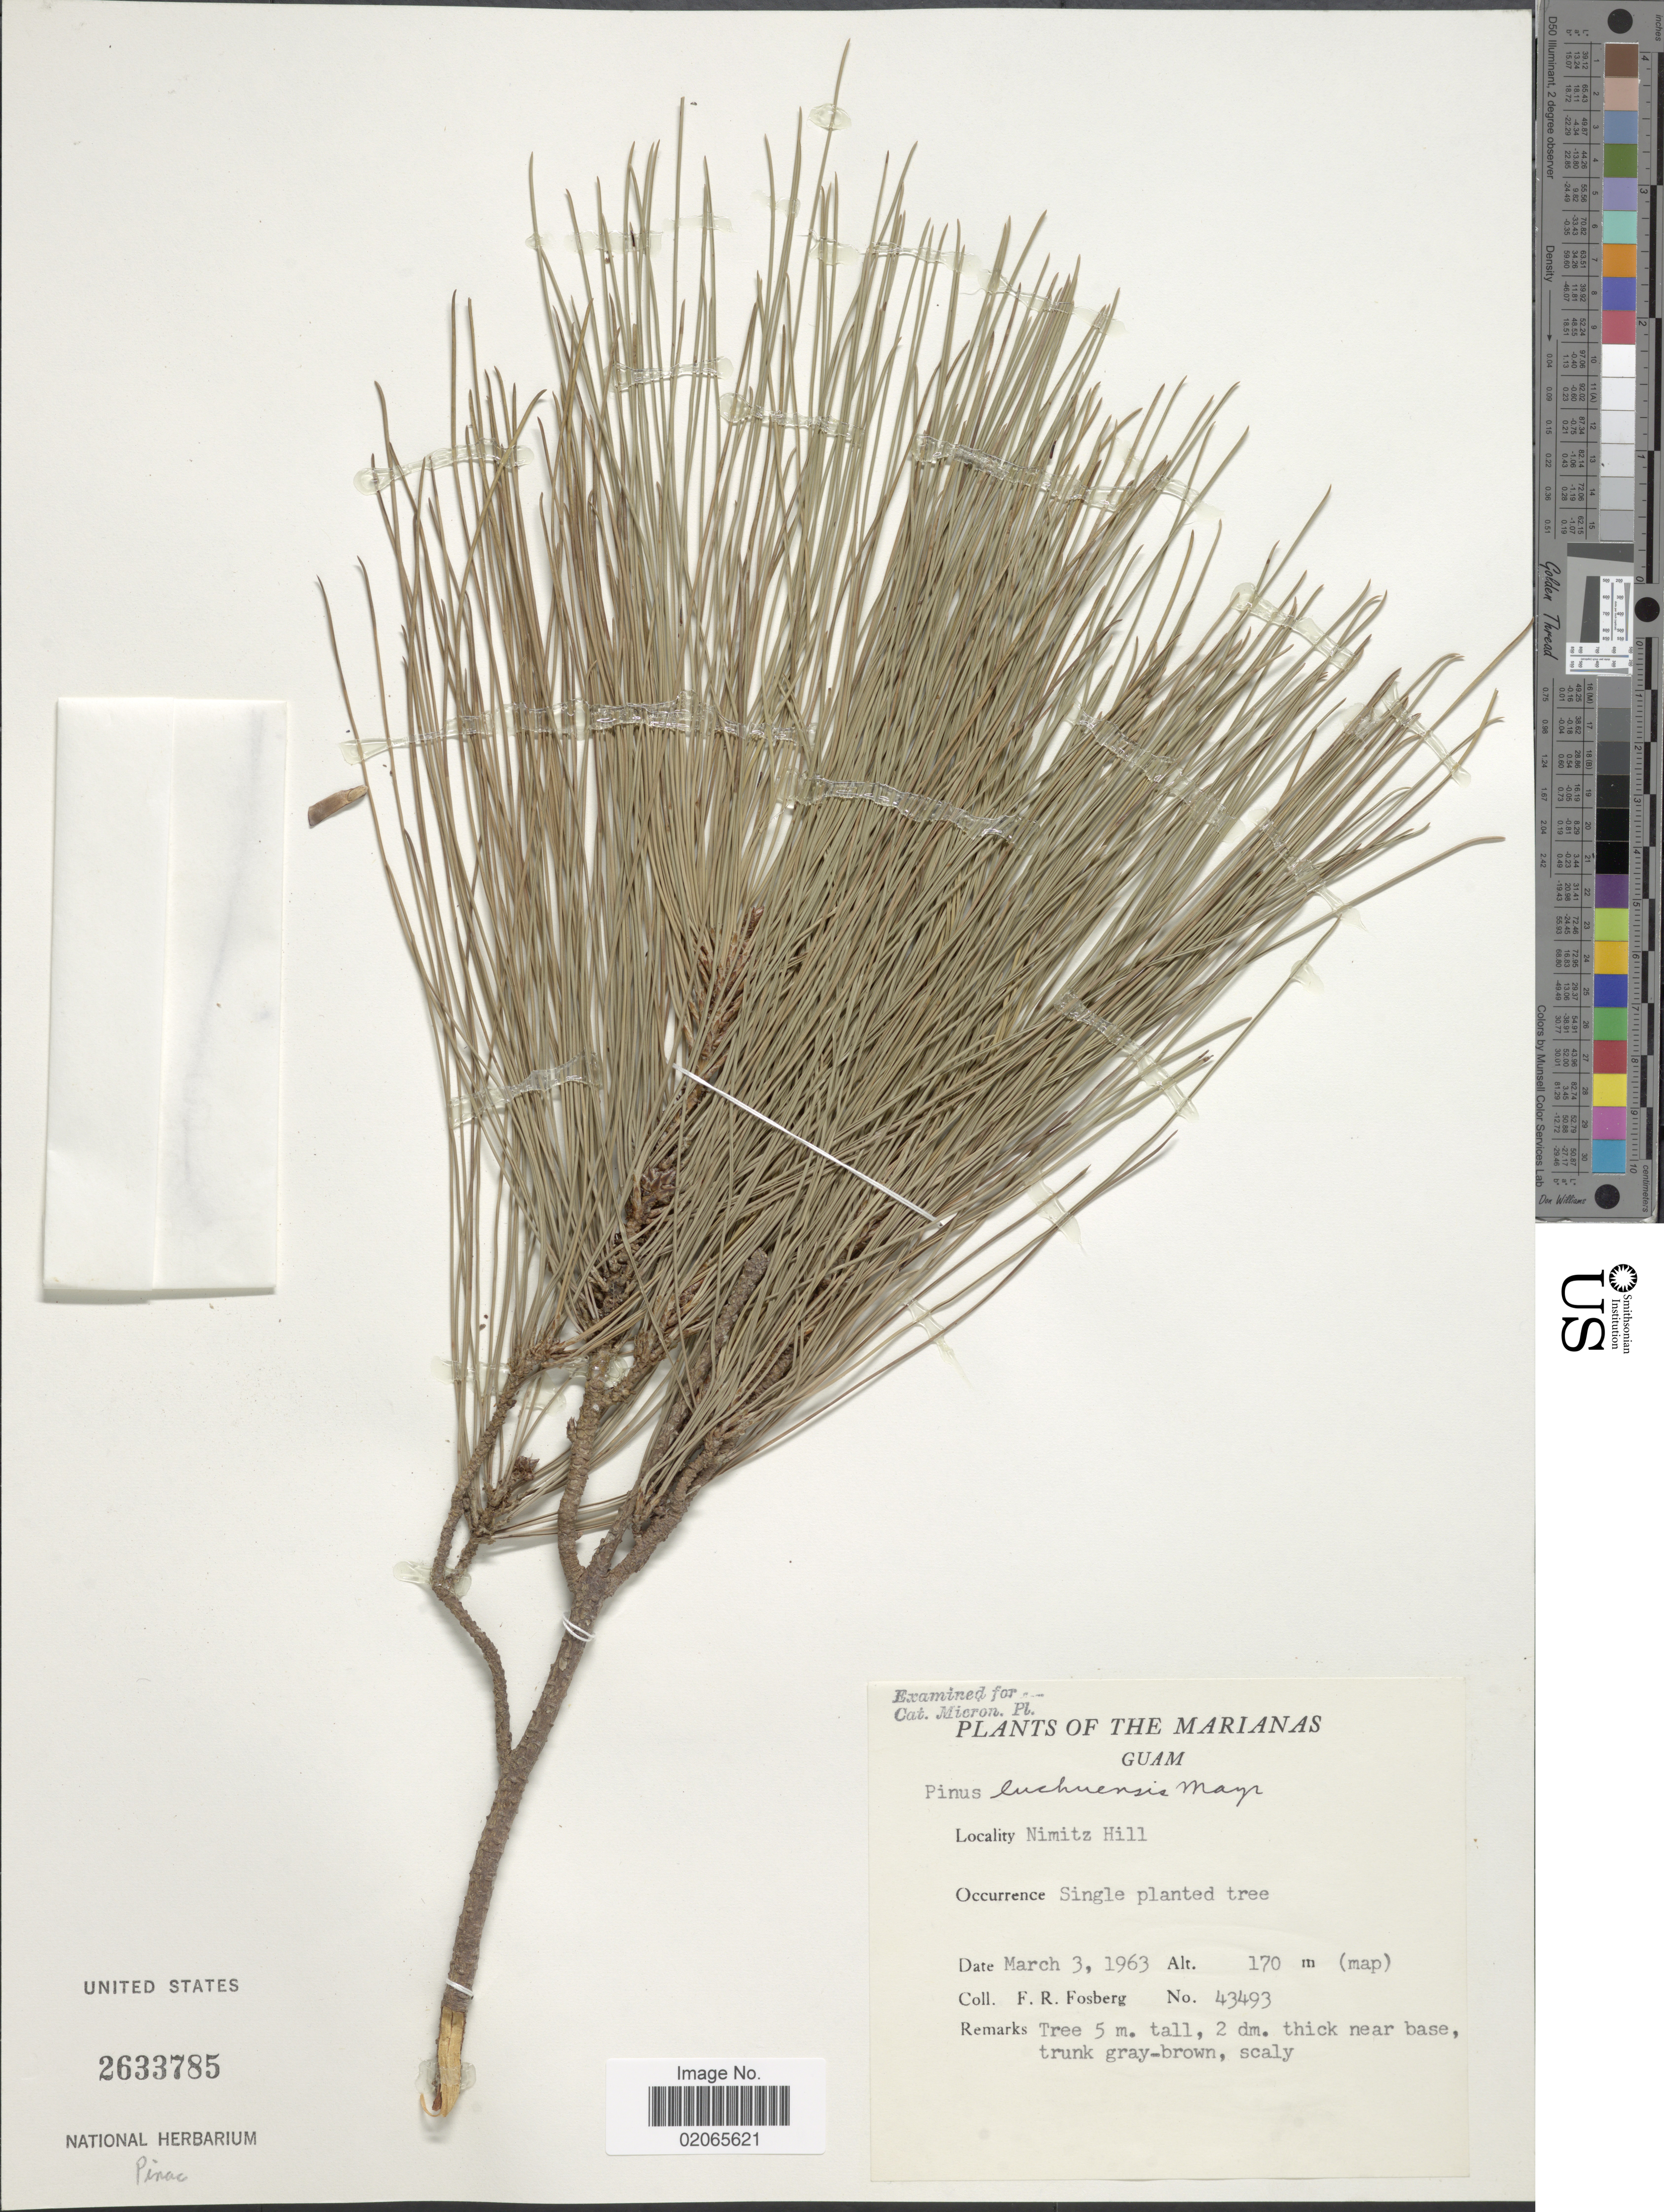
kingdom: Plantae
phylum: Tracheophyta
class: Pinopsida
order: Pinales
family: Pinaceae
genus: Pinus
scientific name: Pinus luchuensis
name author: Mayr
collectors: F. R. Fosberg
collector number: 43493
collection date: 1963-03-03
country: Guam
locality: The Marianas, Guam', Nimitz Hill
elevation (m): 170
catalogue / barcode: US 2633785